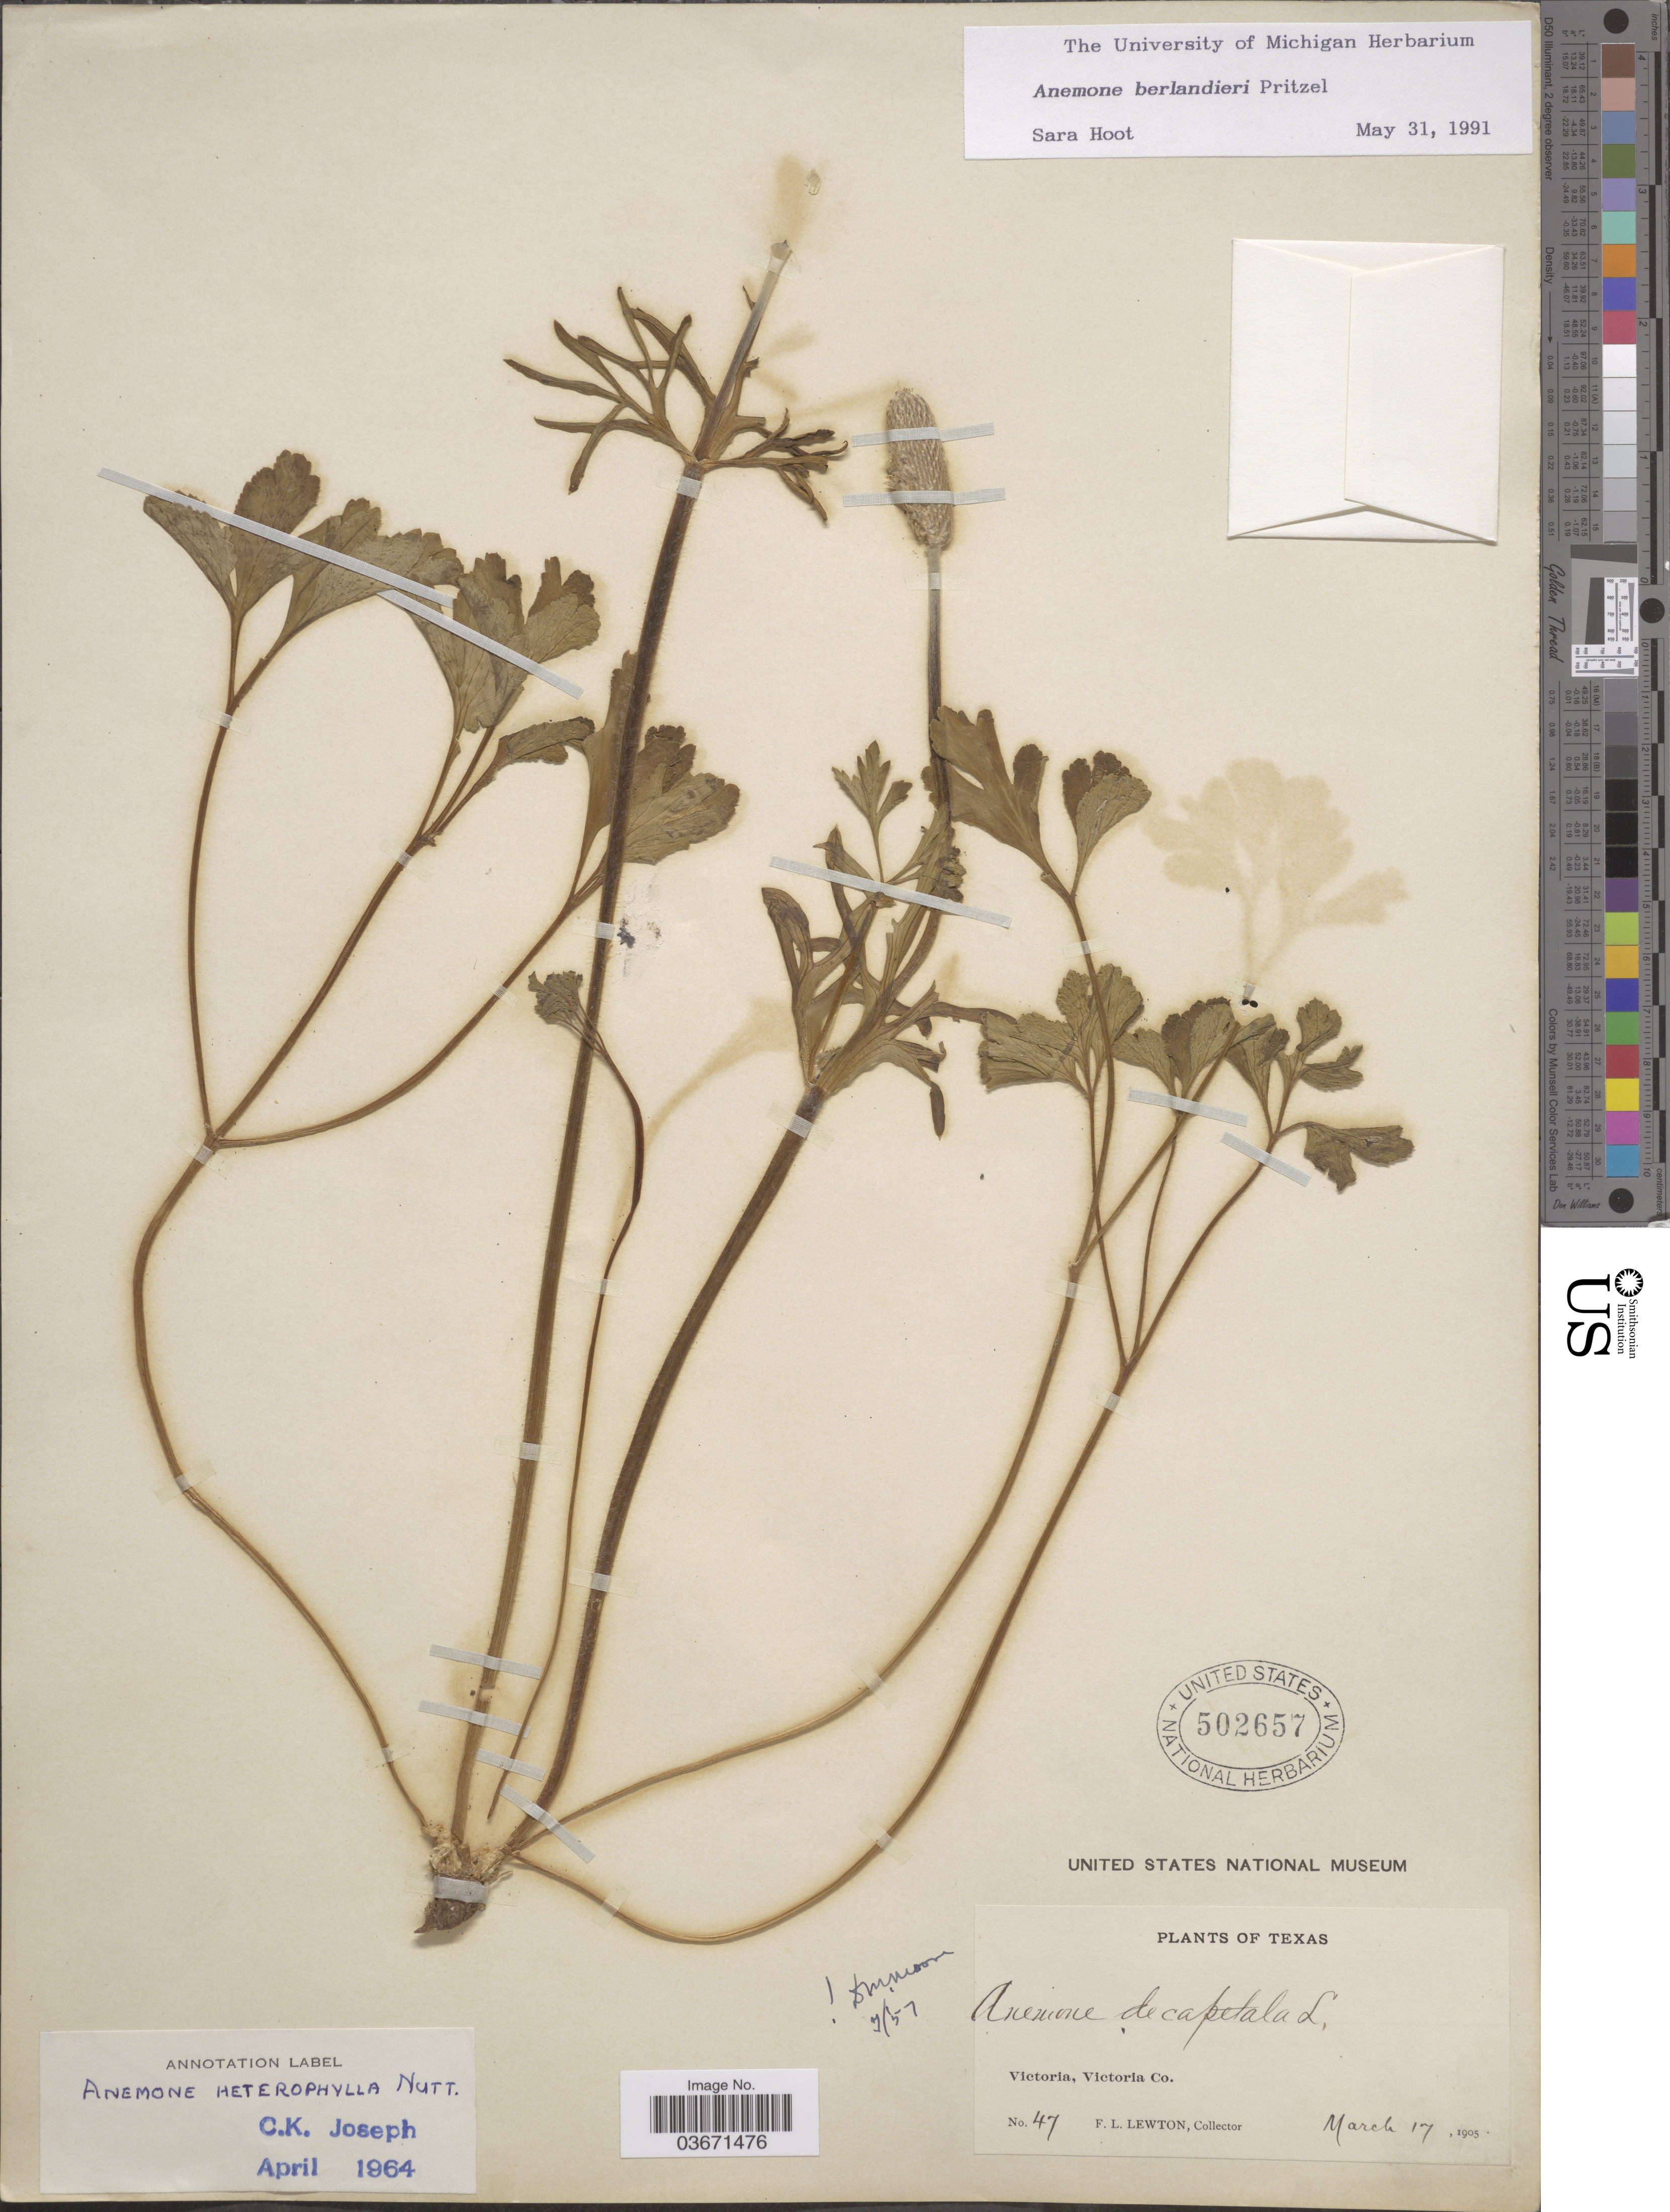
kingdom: Plantae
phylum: Tracheophyta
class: Magnoliopsida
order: Ranunculales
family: Ranunculaceae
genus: Anemone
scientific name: Anemone berlandieri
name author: E. Pritz.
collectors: F. L. Lewton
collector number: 47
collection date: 1905-03-17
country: United States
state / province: Texas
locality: Victoria, Victoria Co.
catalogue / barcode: US 502657